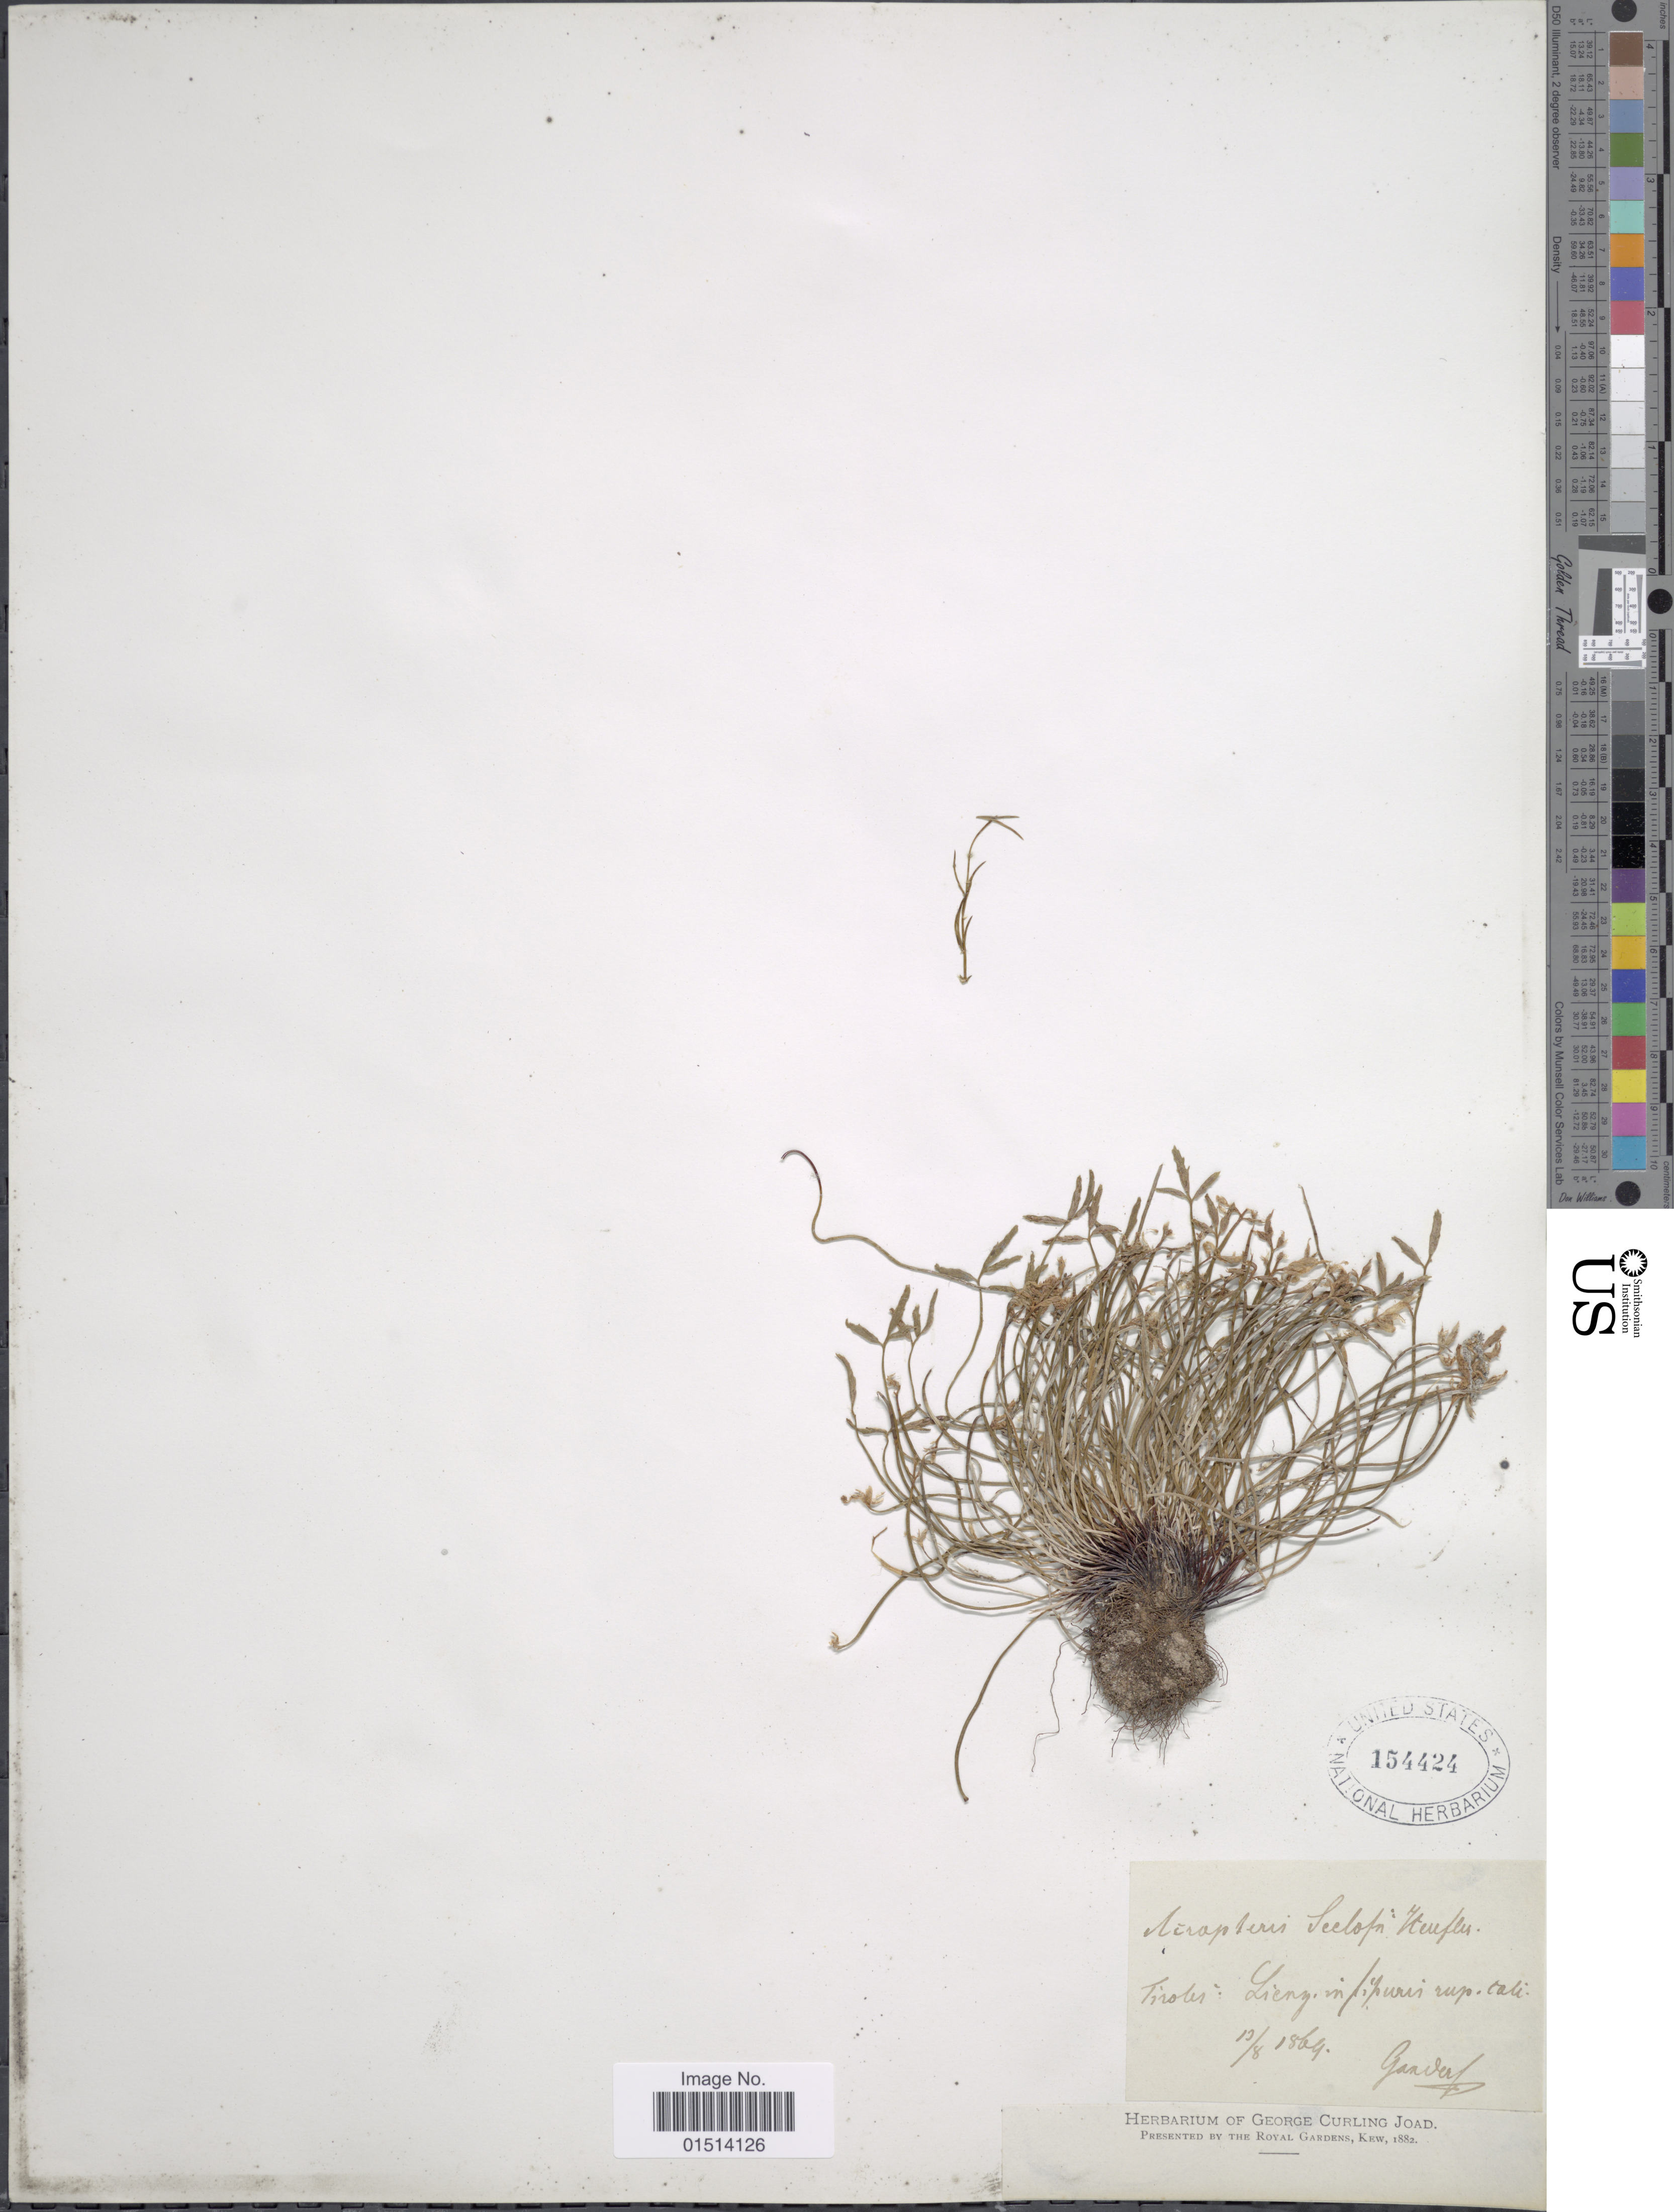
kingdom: Plantae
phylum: Tracheophyta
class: Polypodiopsida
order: Polypodiales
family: Aspleniaceae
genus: Asplenium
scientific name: Asplenium seelosii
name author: Leyb.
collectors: -- Gardner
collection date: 1869-08-12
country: Austria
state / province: Tirol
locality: Tiroles: Loeng in pipuris rup. cali [interpreted]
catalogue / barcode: US 154424